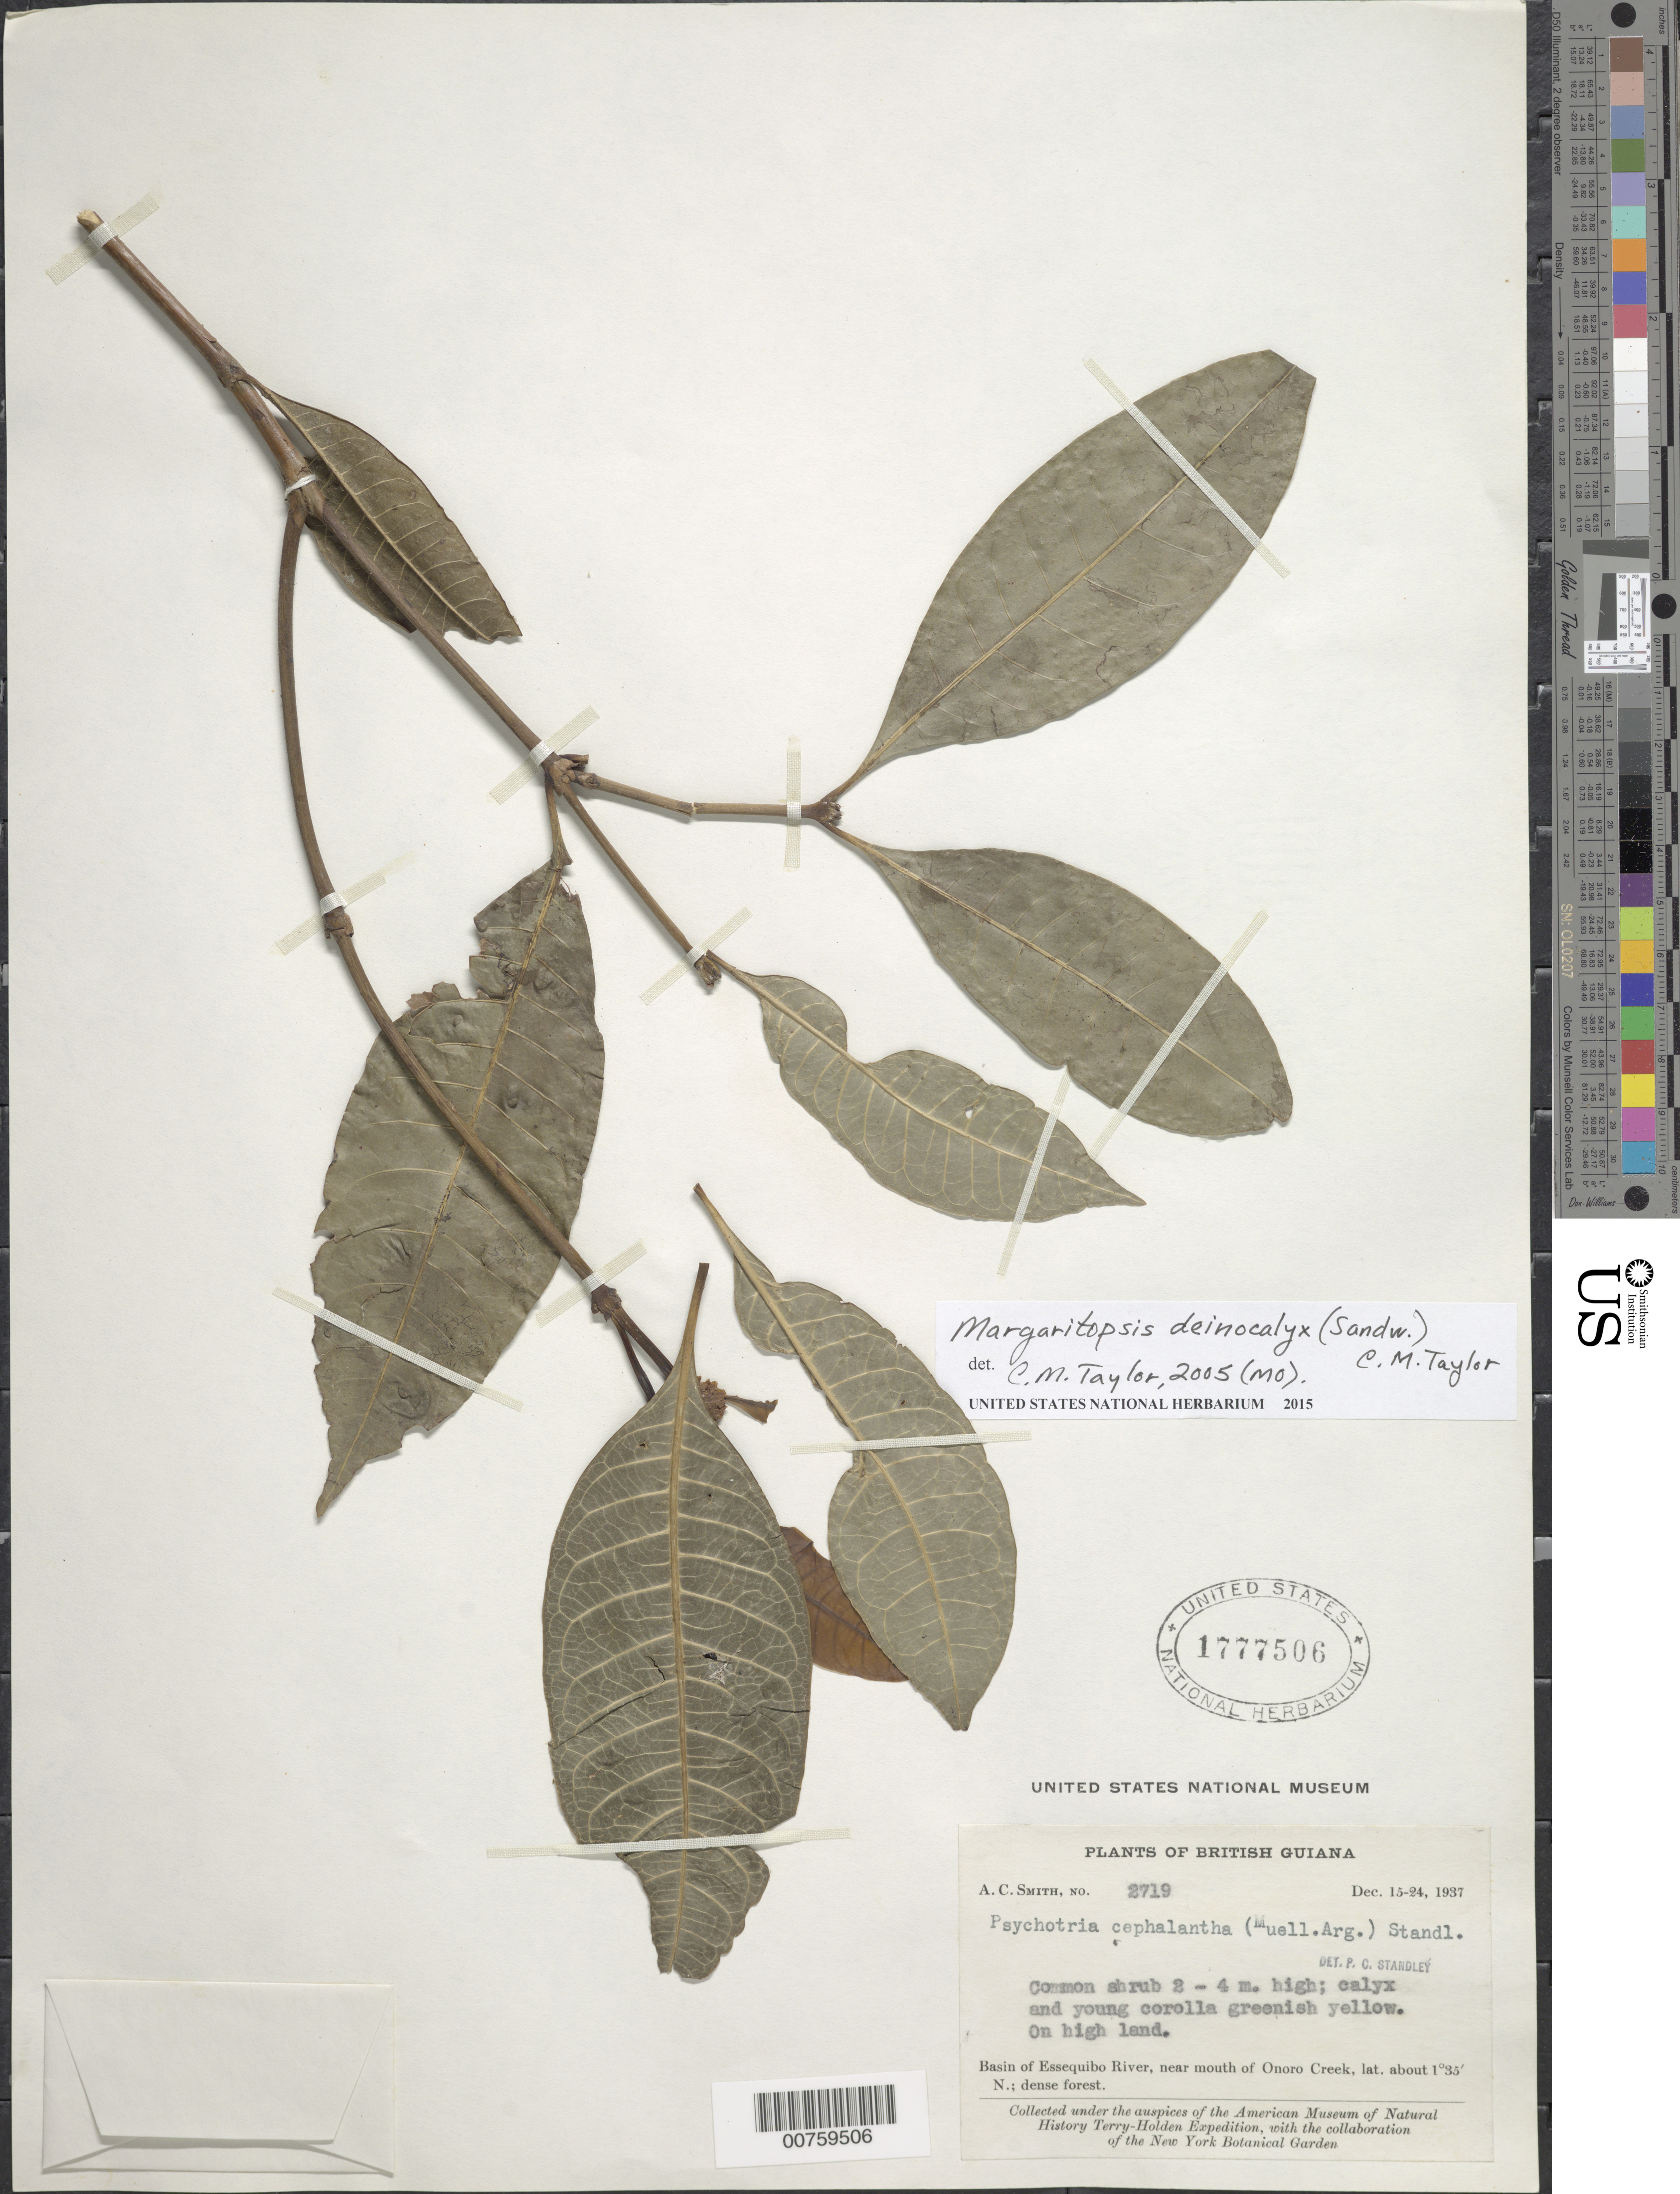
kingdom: Plantae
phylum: Tracheophyta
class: Magnoliopsida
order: Gentianales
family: Rubiaceae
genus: Psychotria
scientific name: Psychotria cephalantha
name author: (Müll. Arg.) Standl.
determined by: Standley, Paul C.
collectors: A. C. Smith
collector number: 2719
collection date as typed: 15-Dec-37 to 24-Dec-37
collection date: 1937-12-15/1937-12-24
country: Guyana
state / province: U. Takutu-U. Essequibo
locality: Onoro Creek (near mouth), Essequibo River basin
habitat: Dense forest, on high land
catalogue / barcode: US 1777506